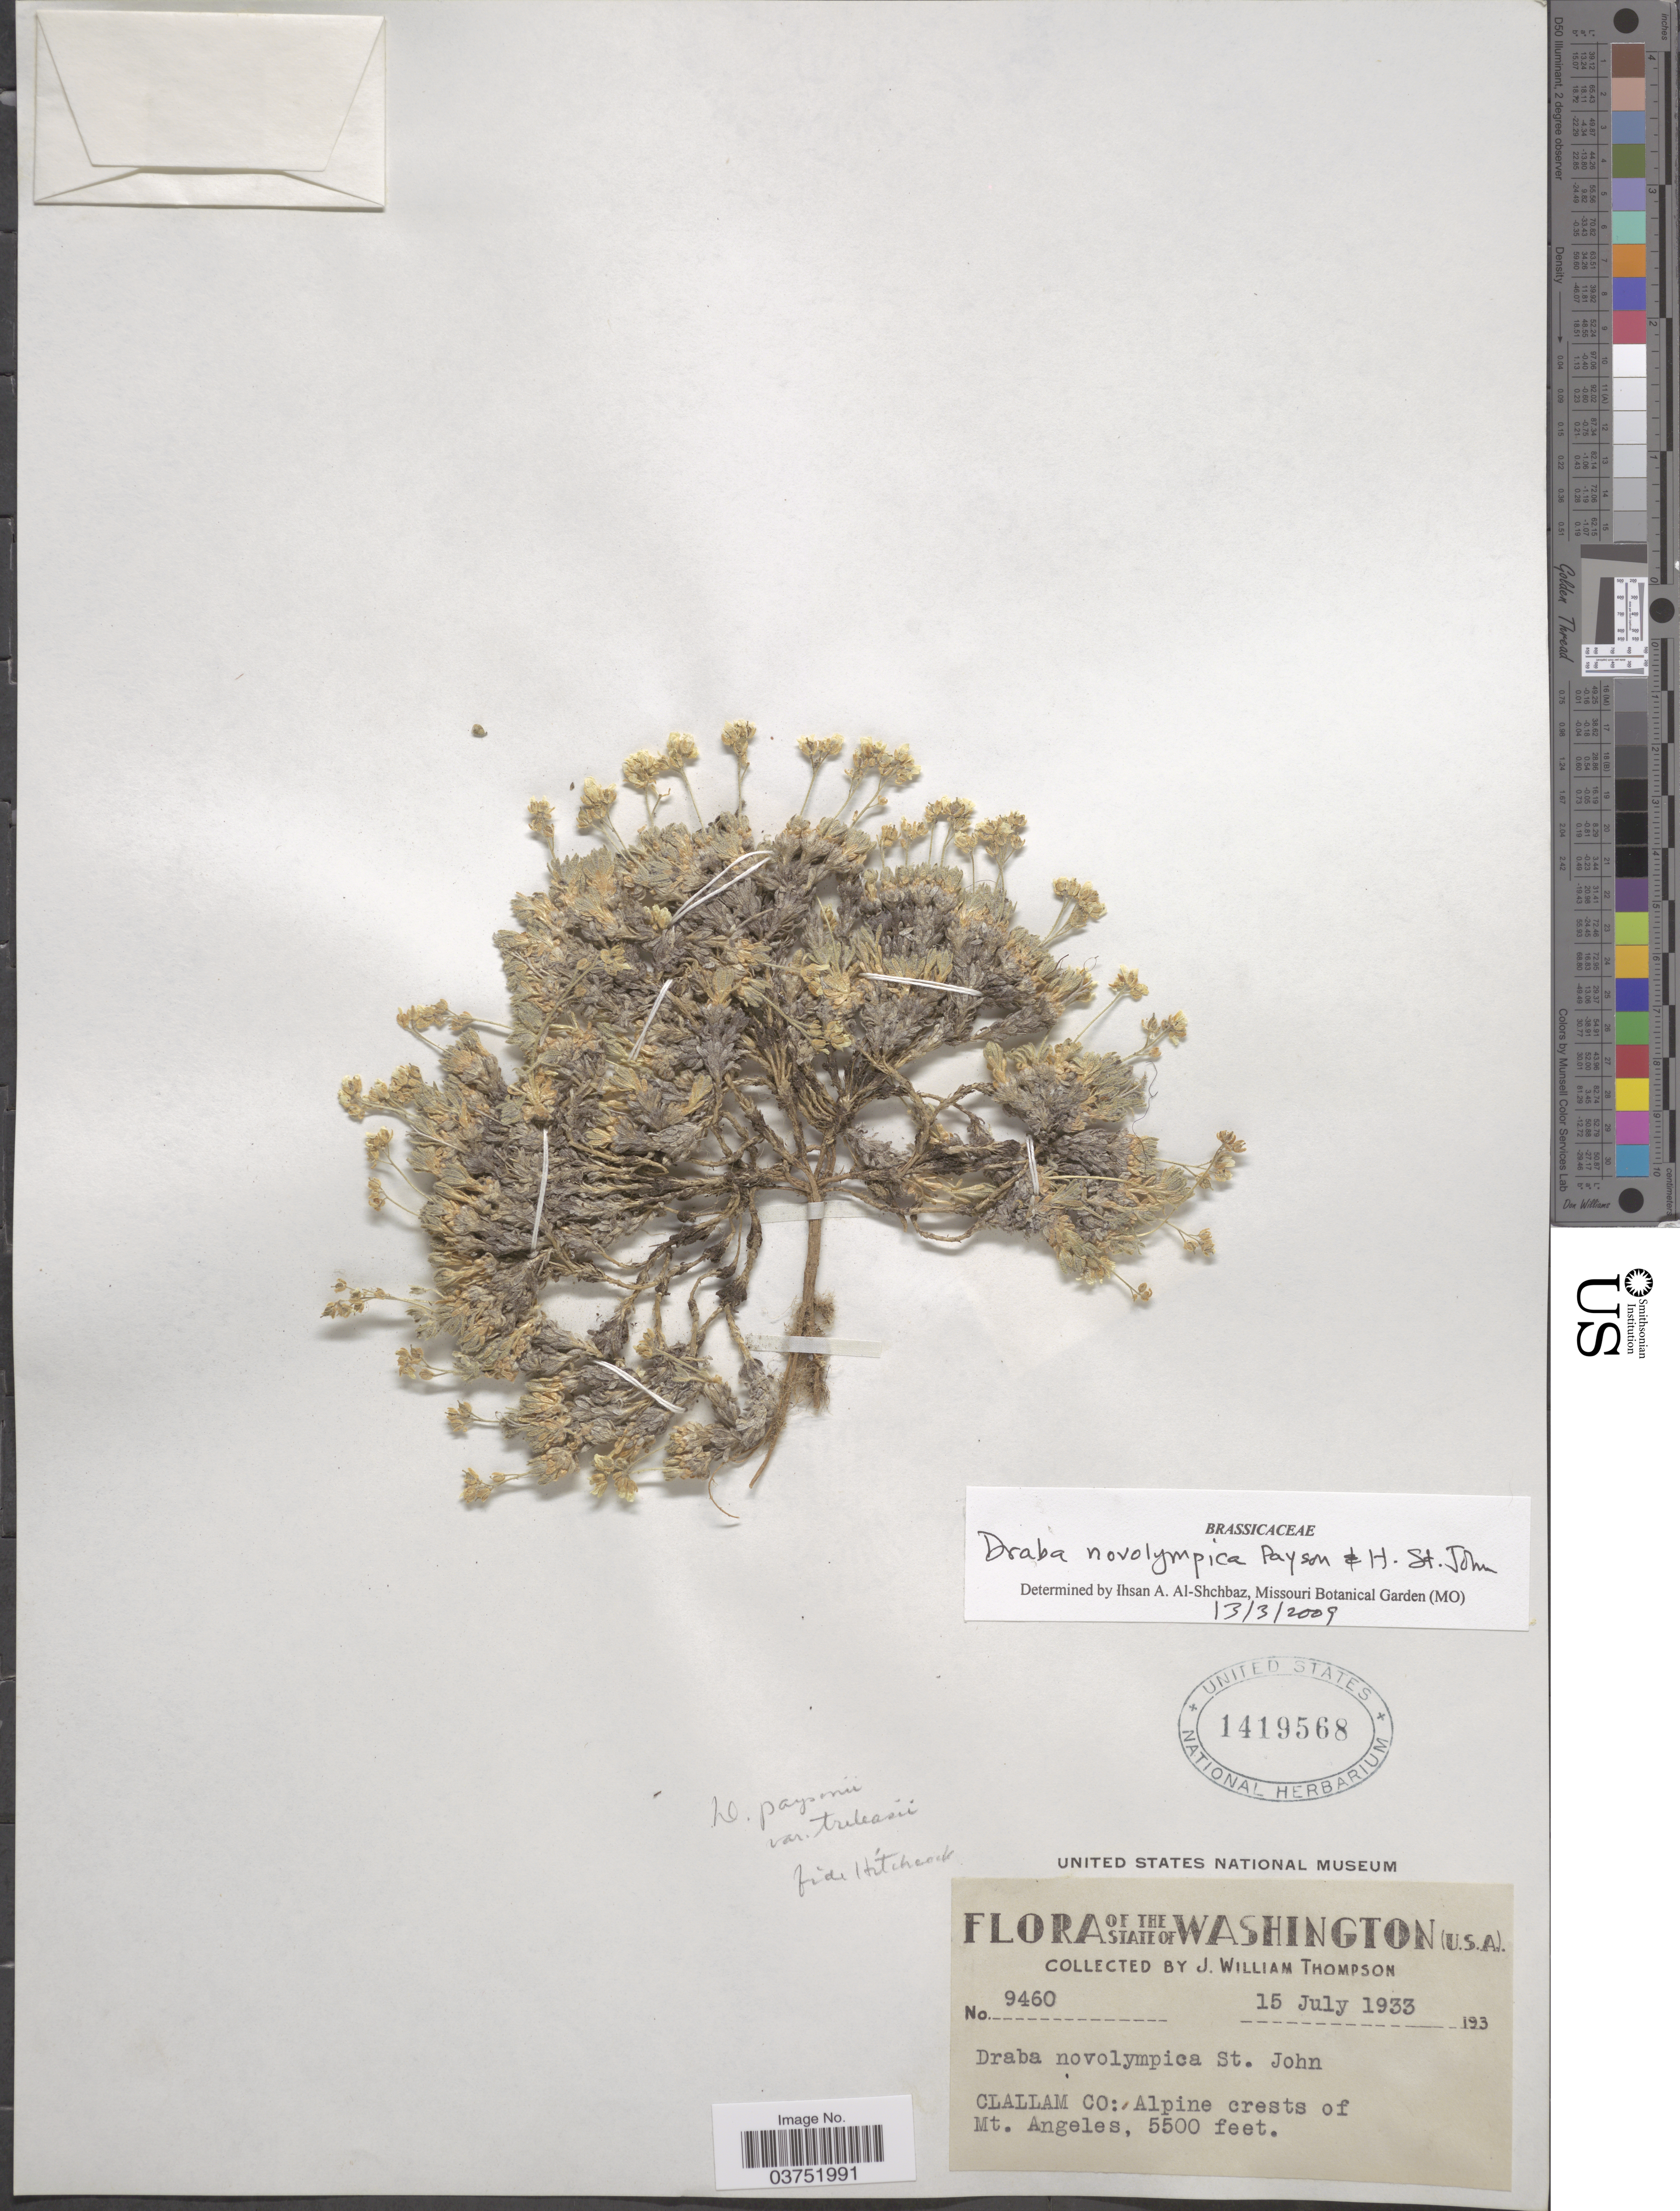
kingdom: Plantae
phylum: Tracheophyta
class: Magnoliopsida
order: Brassicales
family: Brassicaceae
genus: Draba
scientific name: Draba novolympica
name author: Payson & H. St. John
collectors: J. W. Thompson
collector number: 9460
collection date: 1933-07-15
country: United States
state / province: Washington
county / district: Clallam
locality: Clallam Co.: Alpine crests of Mt. Angeles.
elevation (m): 1676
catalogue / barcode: US 1419568